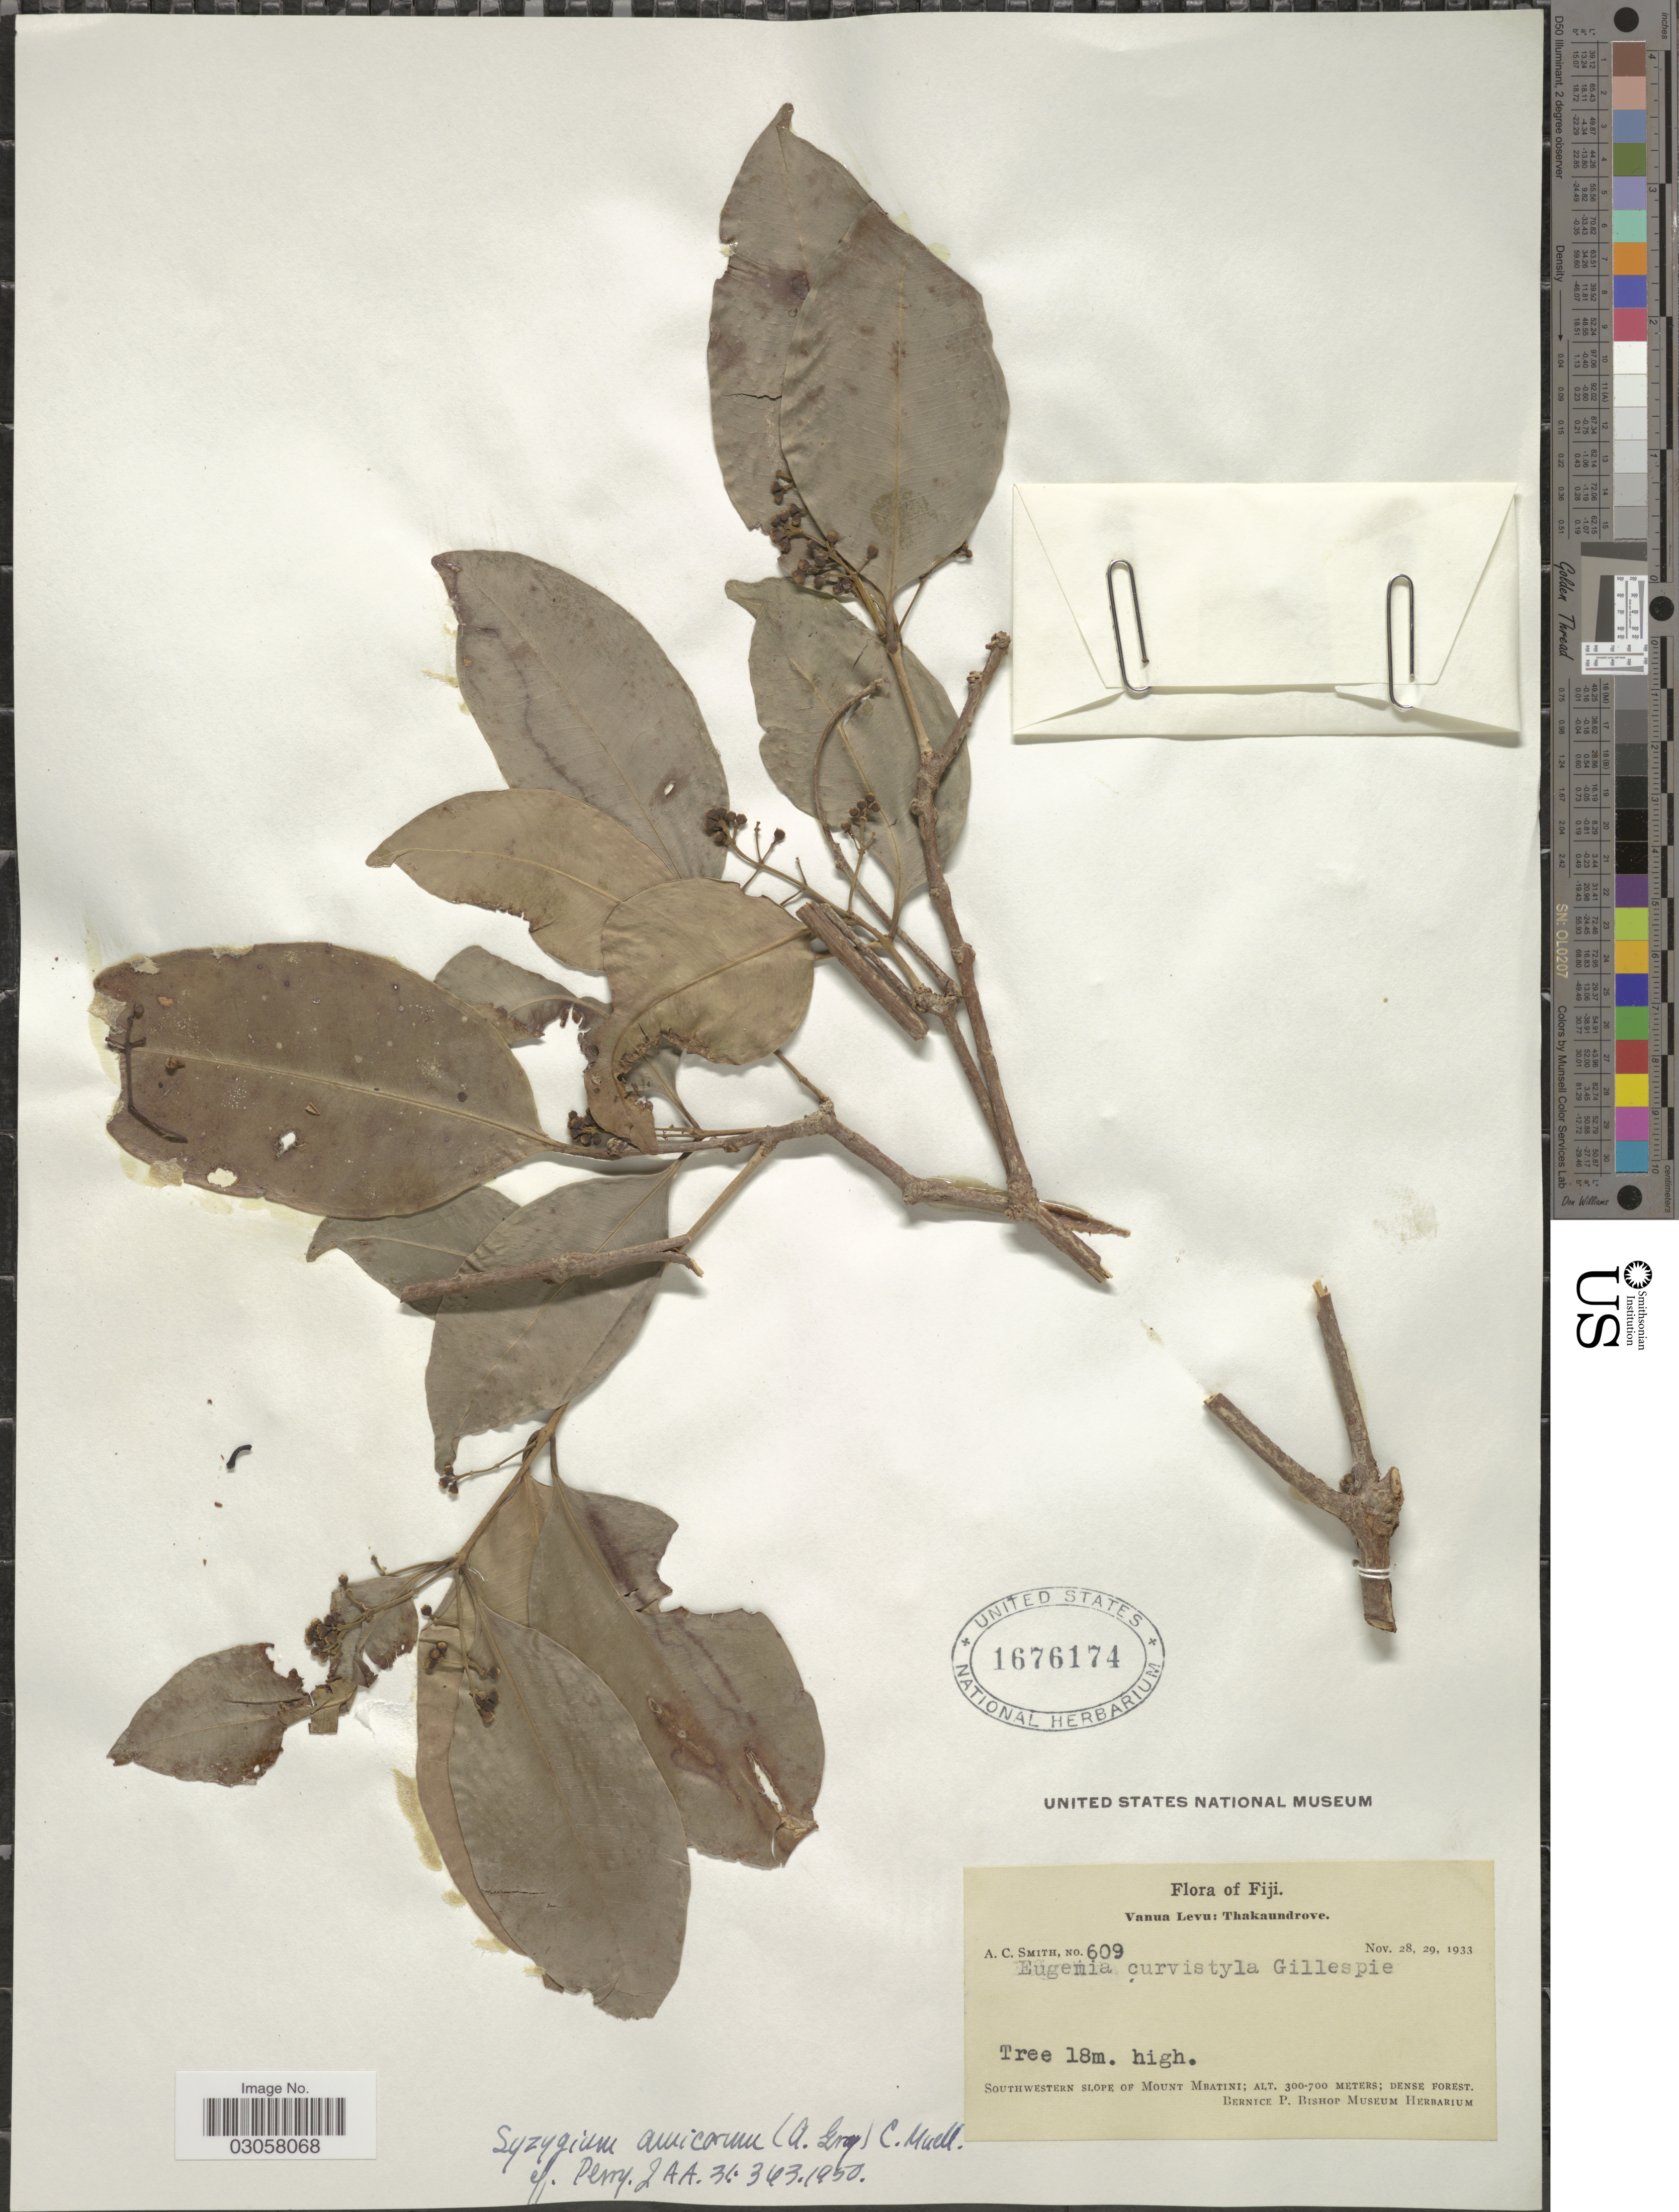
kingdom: Plantae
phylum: Tracheophyta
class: Magnoliopsida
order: Myrtales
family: Myrtaceae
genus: Syzygium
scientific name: Syzygium amicorum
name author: (A. Gray) K. Müller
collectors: A. C. Smith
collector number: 609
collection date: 1933-11-28/1933-11-29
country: Fiji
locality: Vanua Levu: Thakaundrove. Southwestern slope of Mount Mbatini.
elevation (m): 300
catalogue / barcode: US 1676174